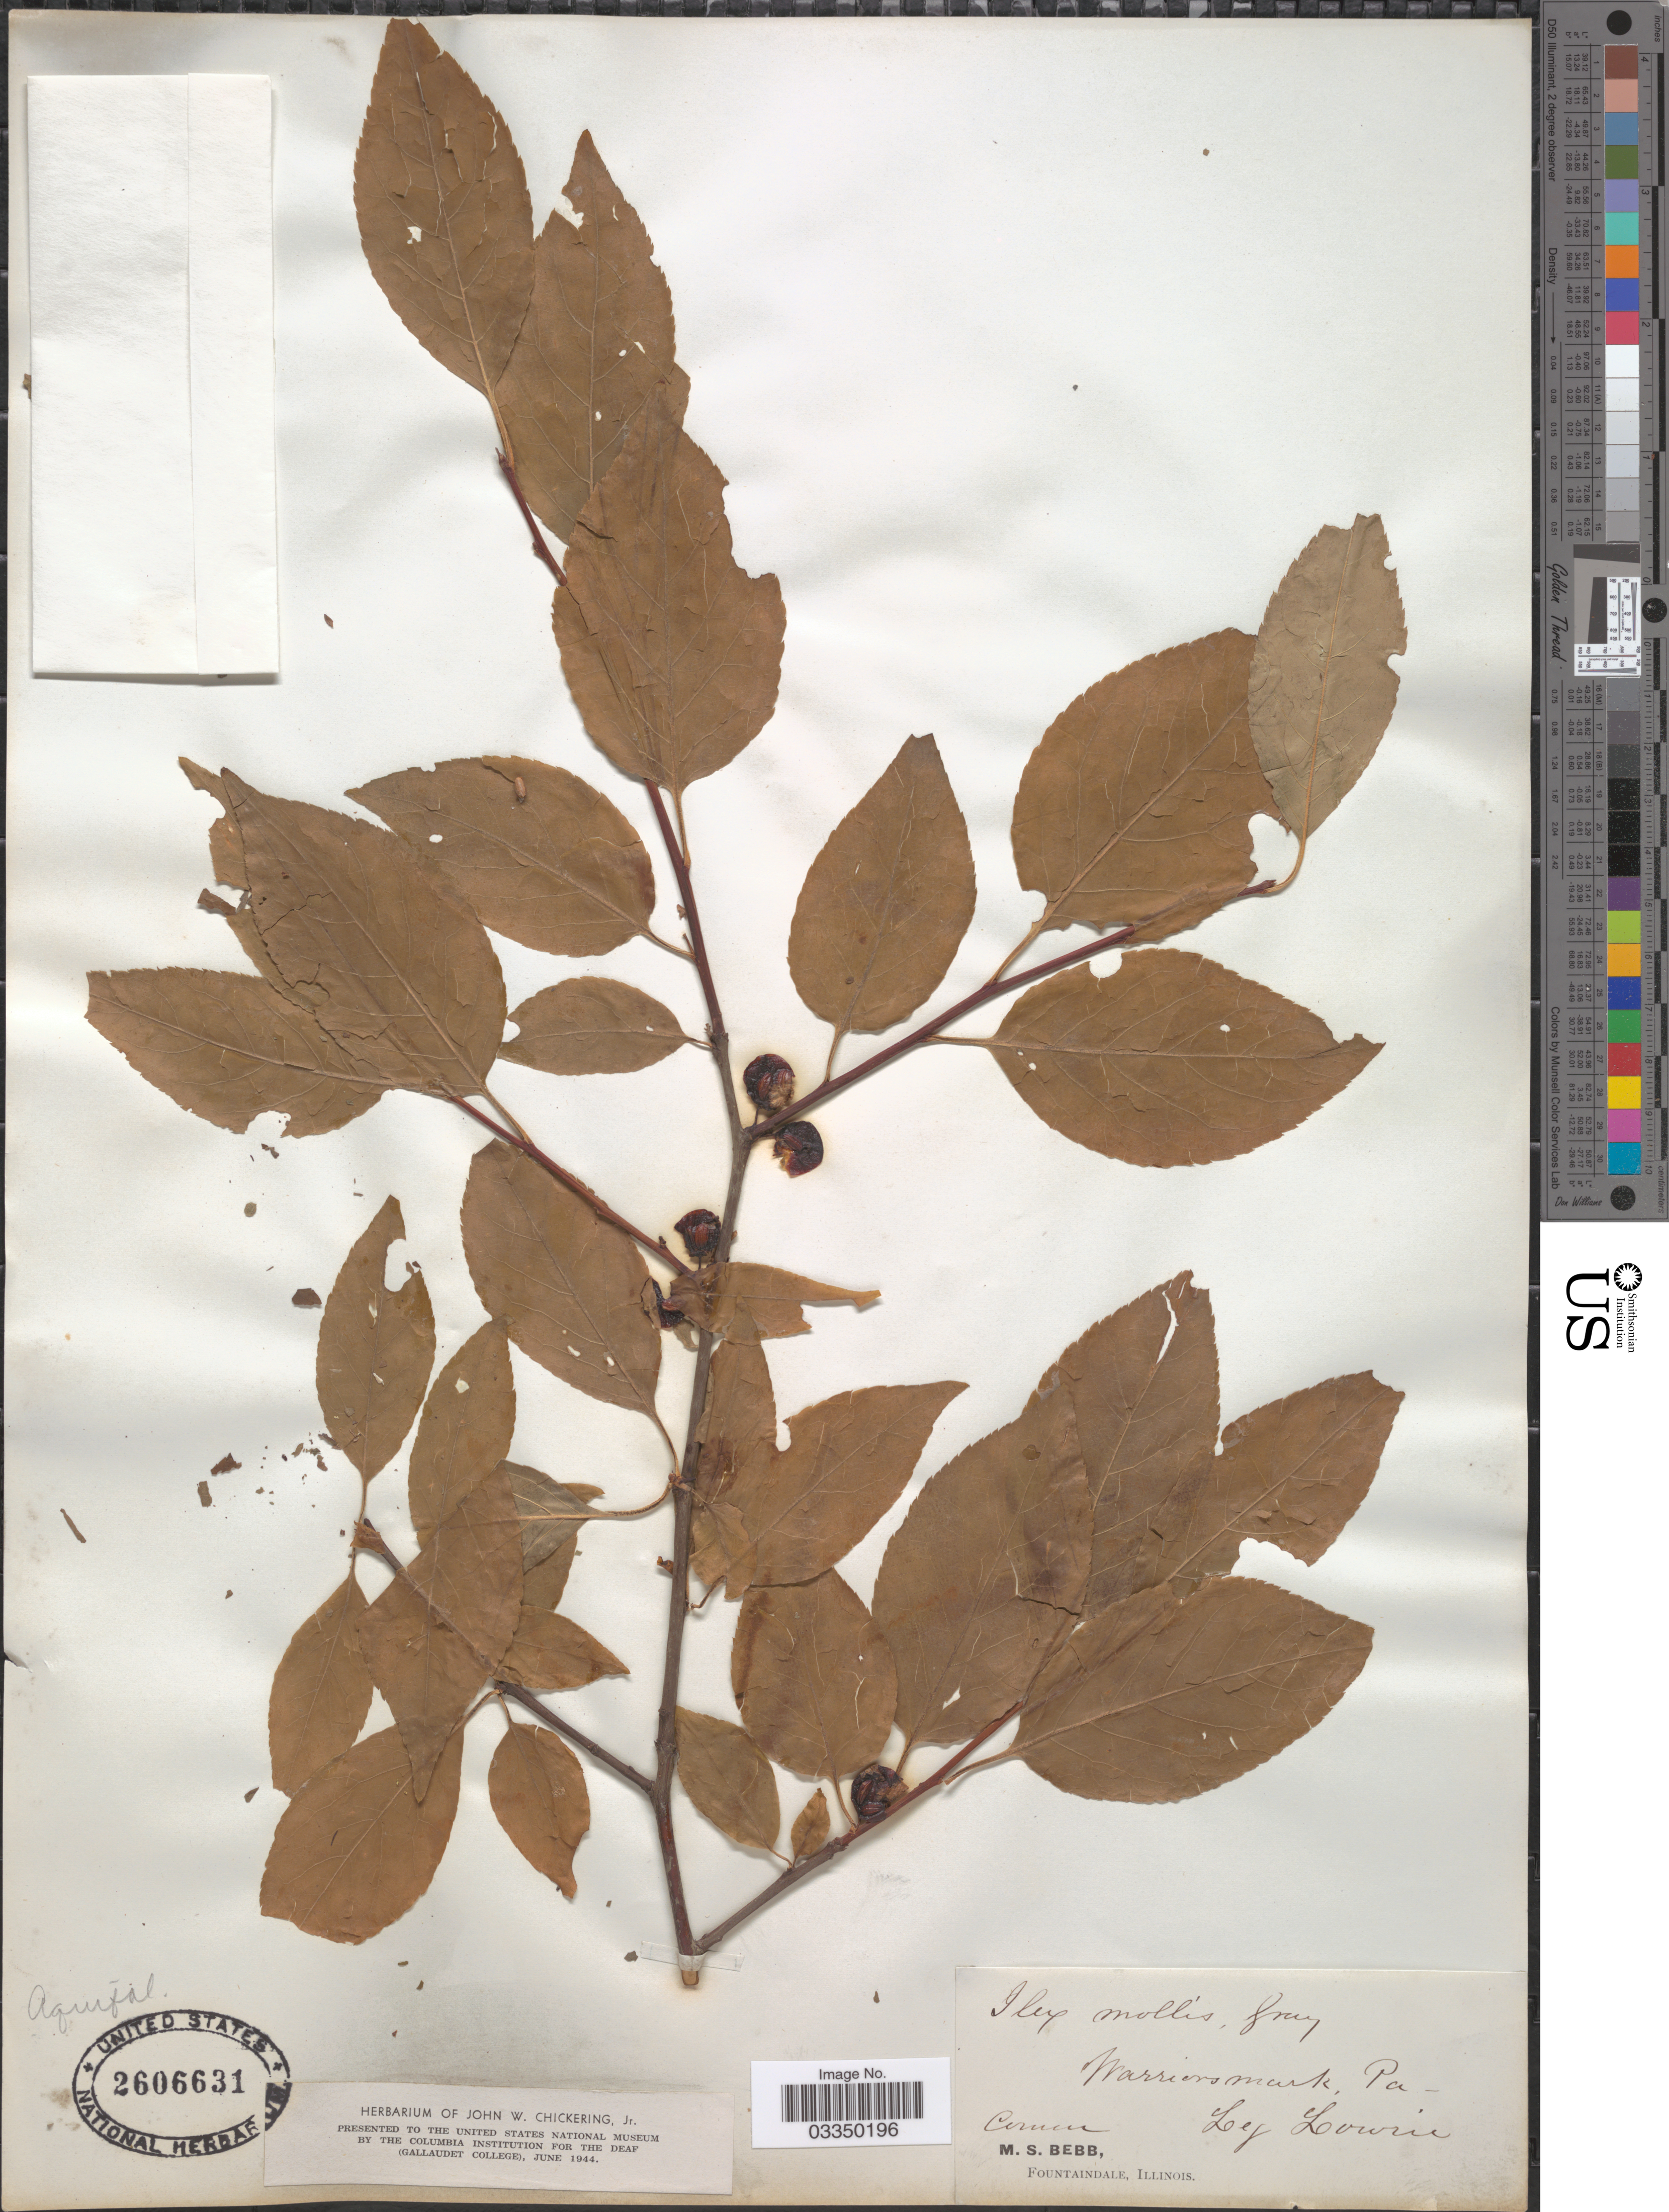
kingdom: Plantae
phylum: Tracheophyta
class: Magnoliopsida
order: Aquifoliales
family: Aquifoliaceae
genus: Ilex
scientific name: Ilex montana var. mollis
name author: (A. Gray) Britton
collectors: Lowrie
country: United States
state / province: Pennsylvania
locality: Warriorsmark.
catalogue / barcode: US 2606631